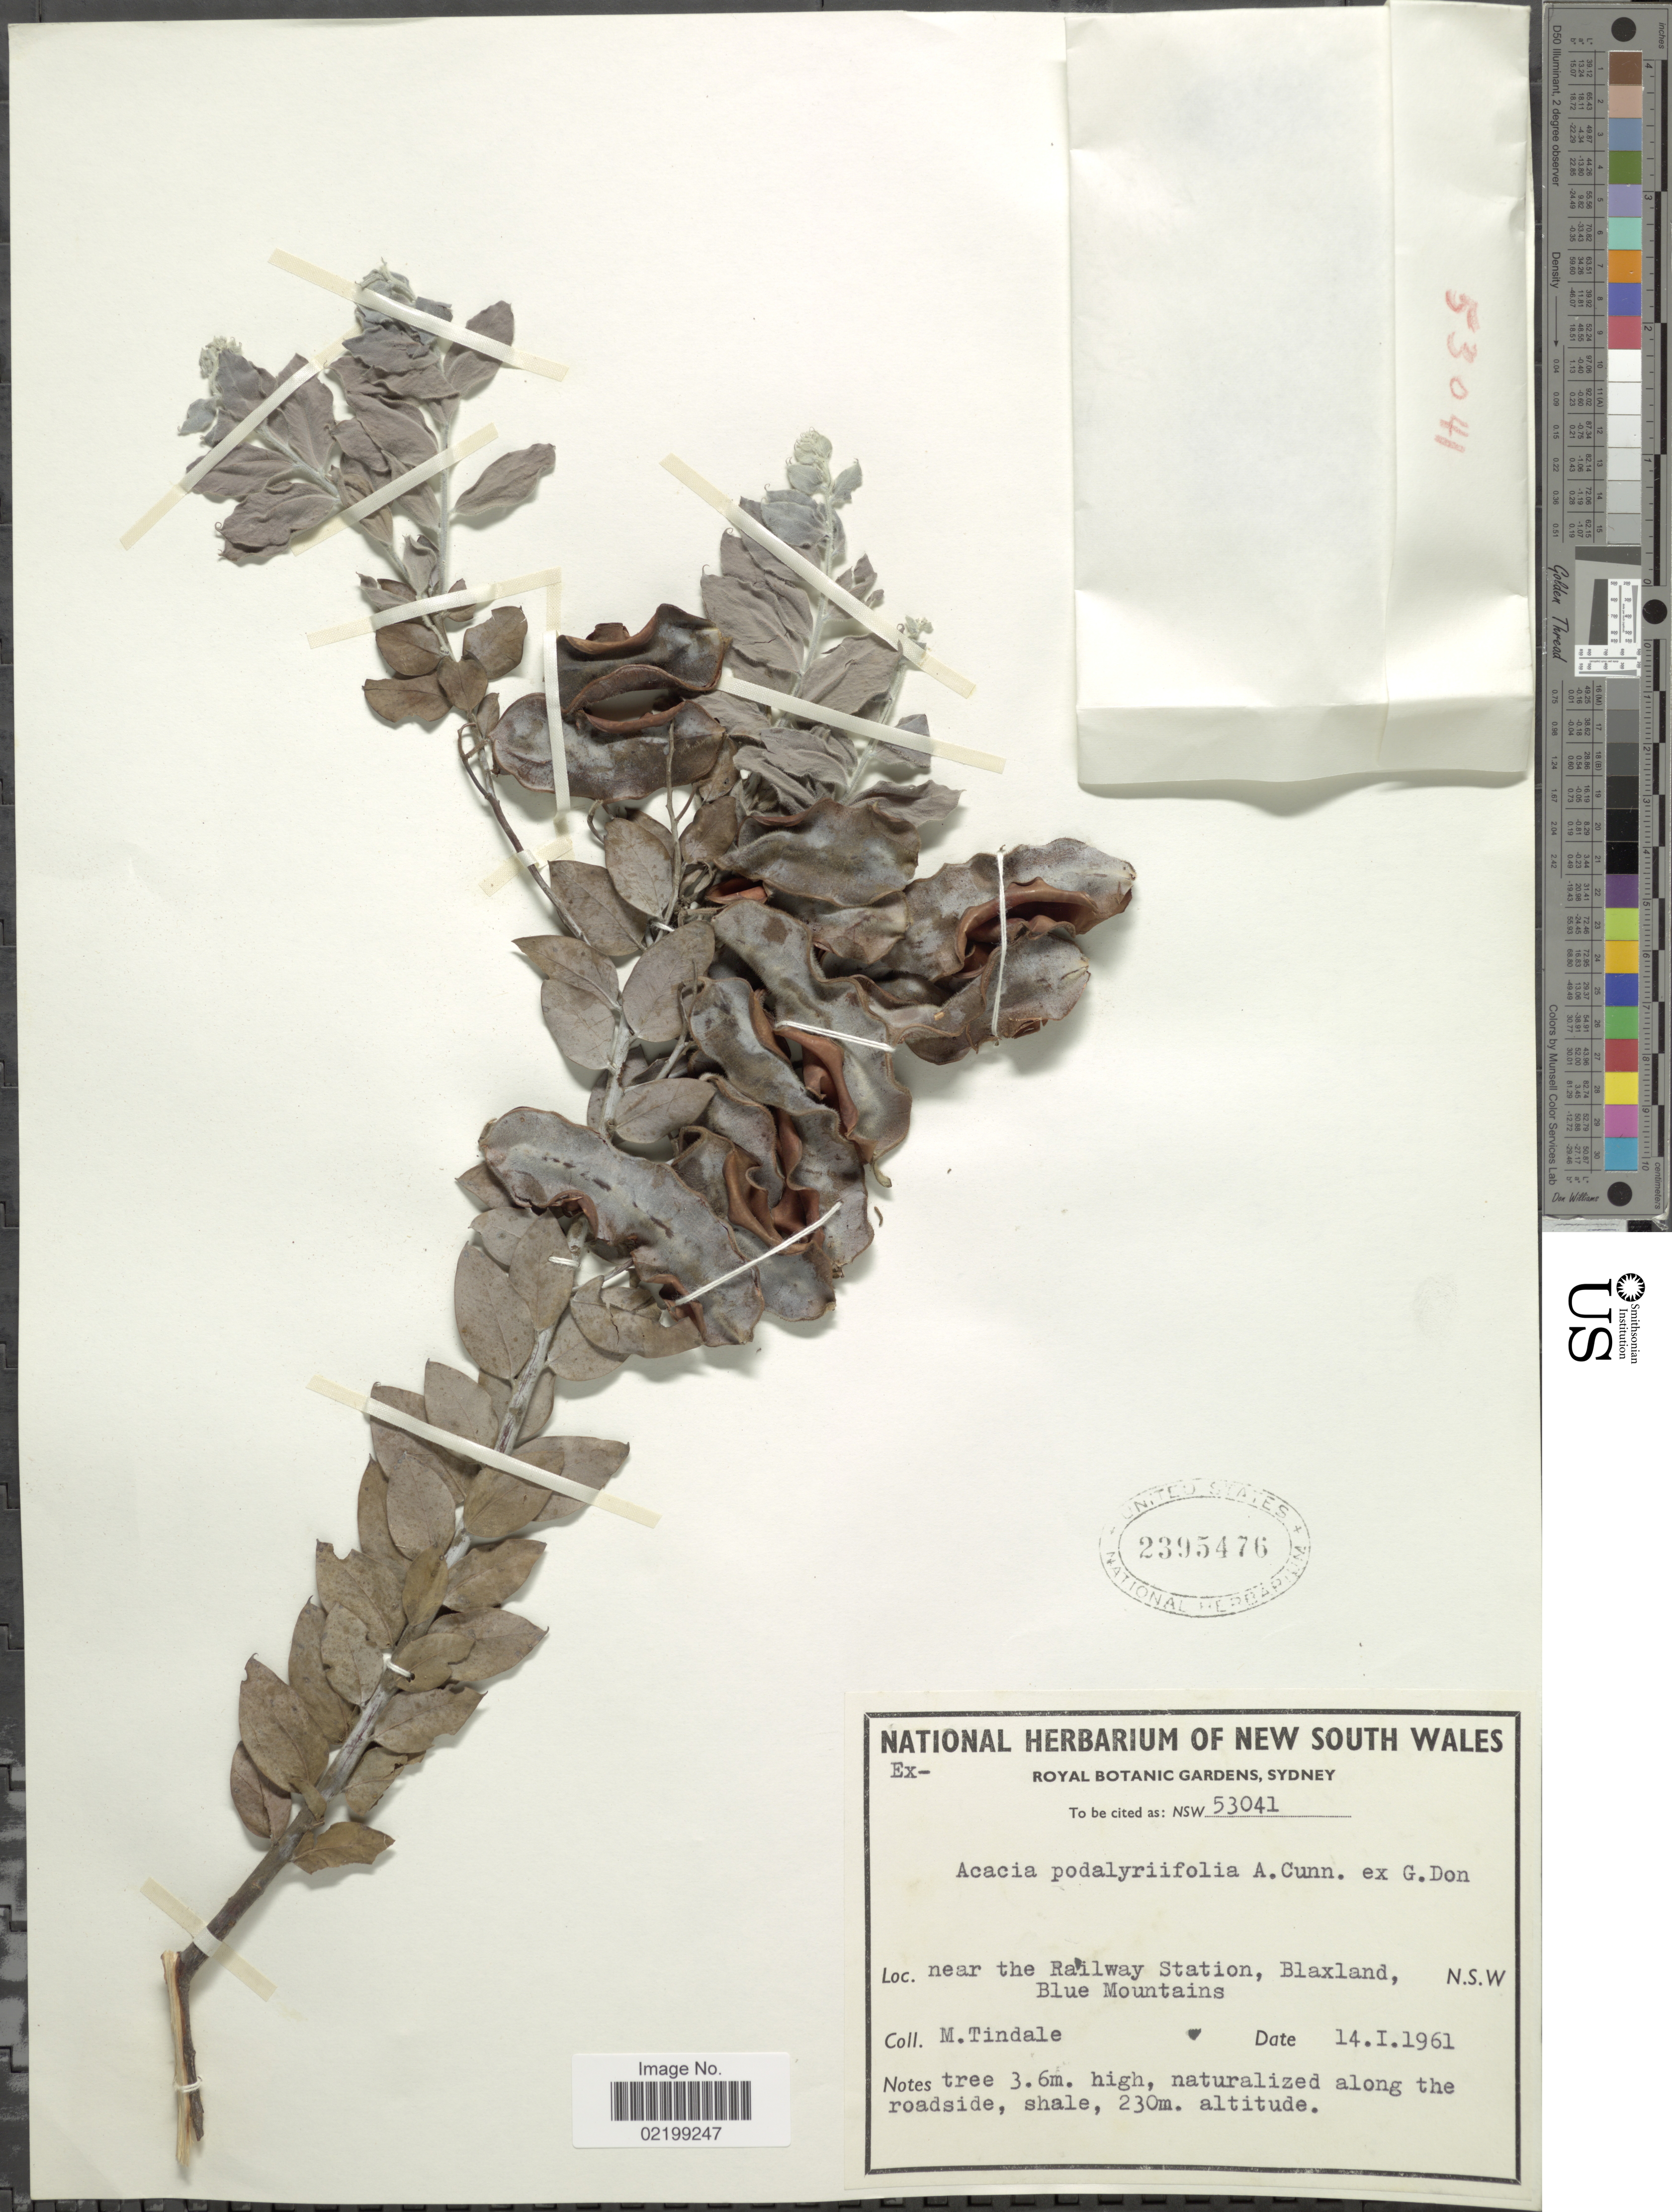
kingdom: Plantae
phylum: Tracheophyta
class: Magnoliopsida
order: Fabales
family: Fabaceae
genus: Acacia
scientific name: Acacia podalyriifolia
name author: A. Cunn. ex G. Don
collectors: M. D. Tindale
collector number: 53041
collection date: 1961-01-14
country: Australia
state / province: New South Wales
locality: Near the Railway Station, Blaxland, Blue mountains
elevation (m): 230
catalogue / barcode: US 2395476